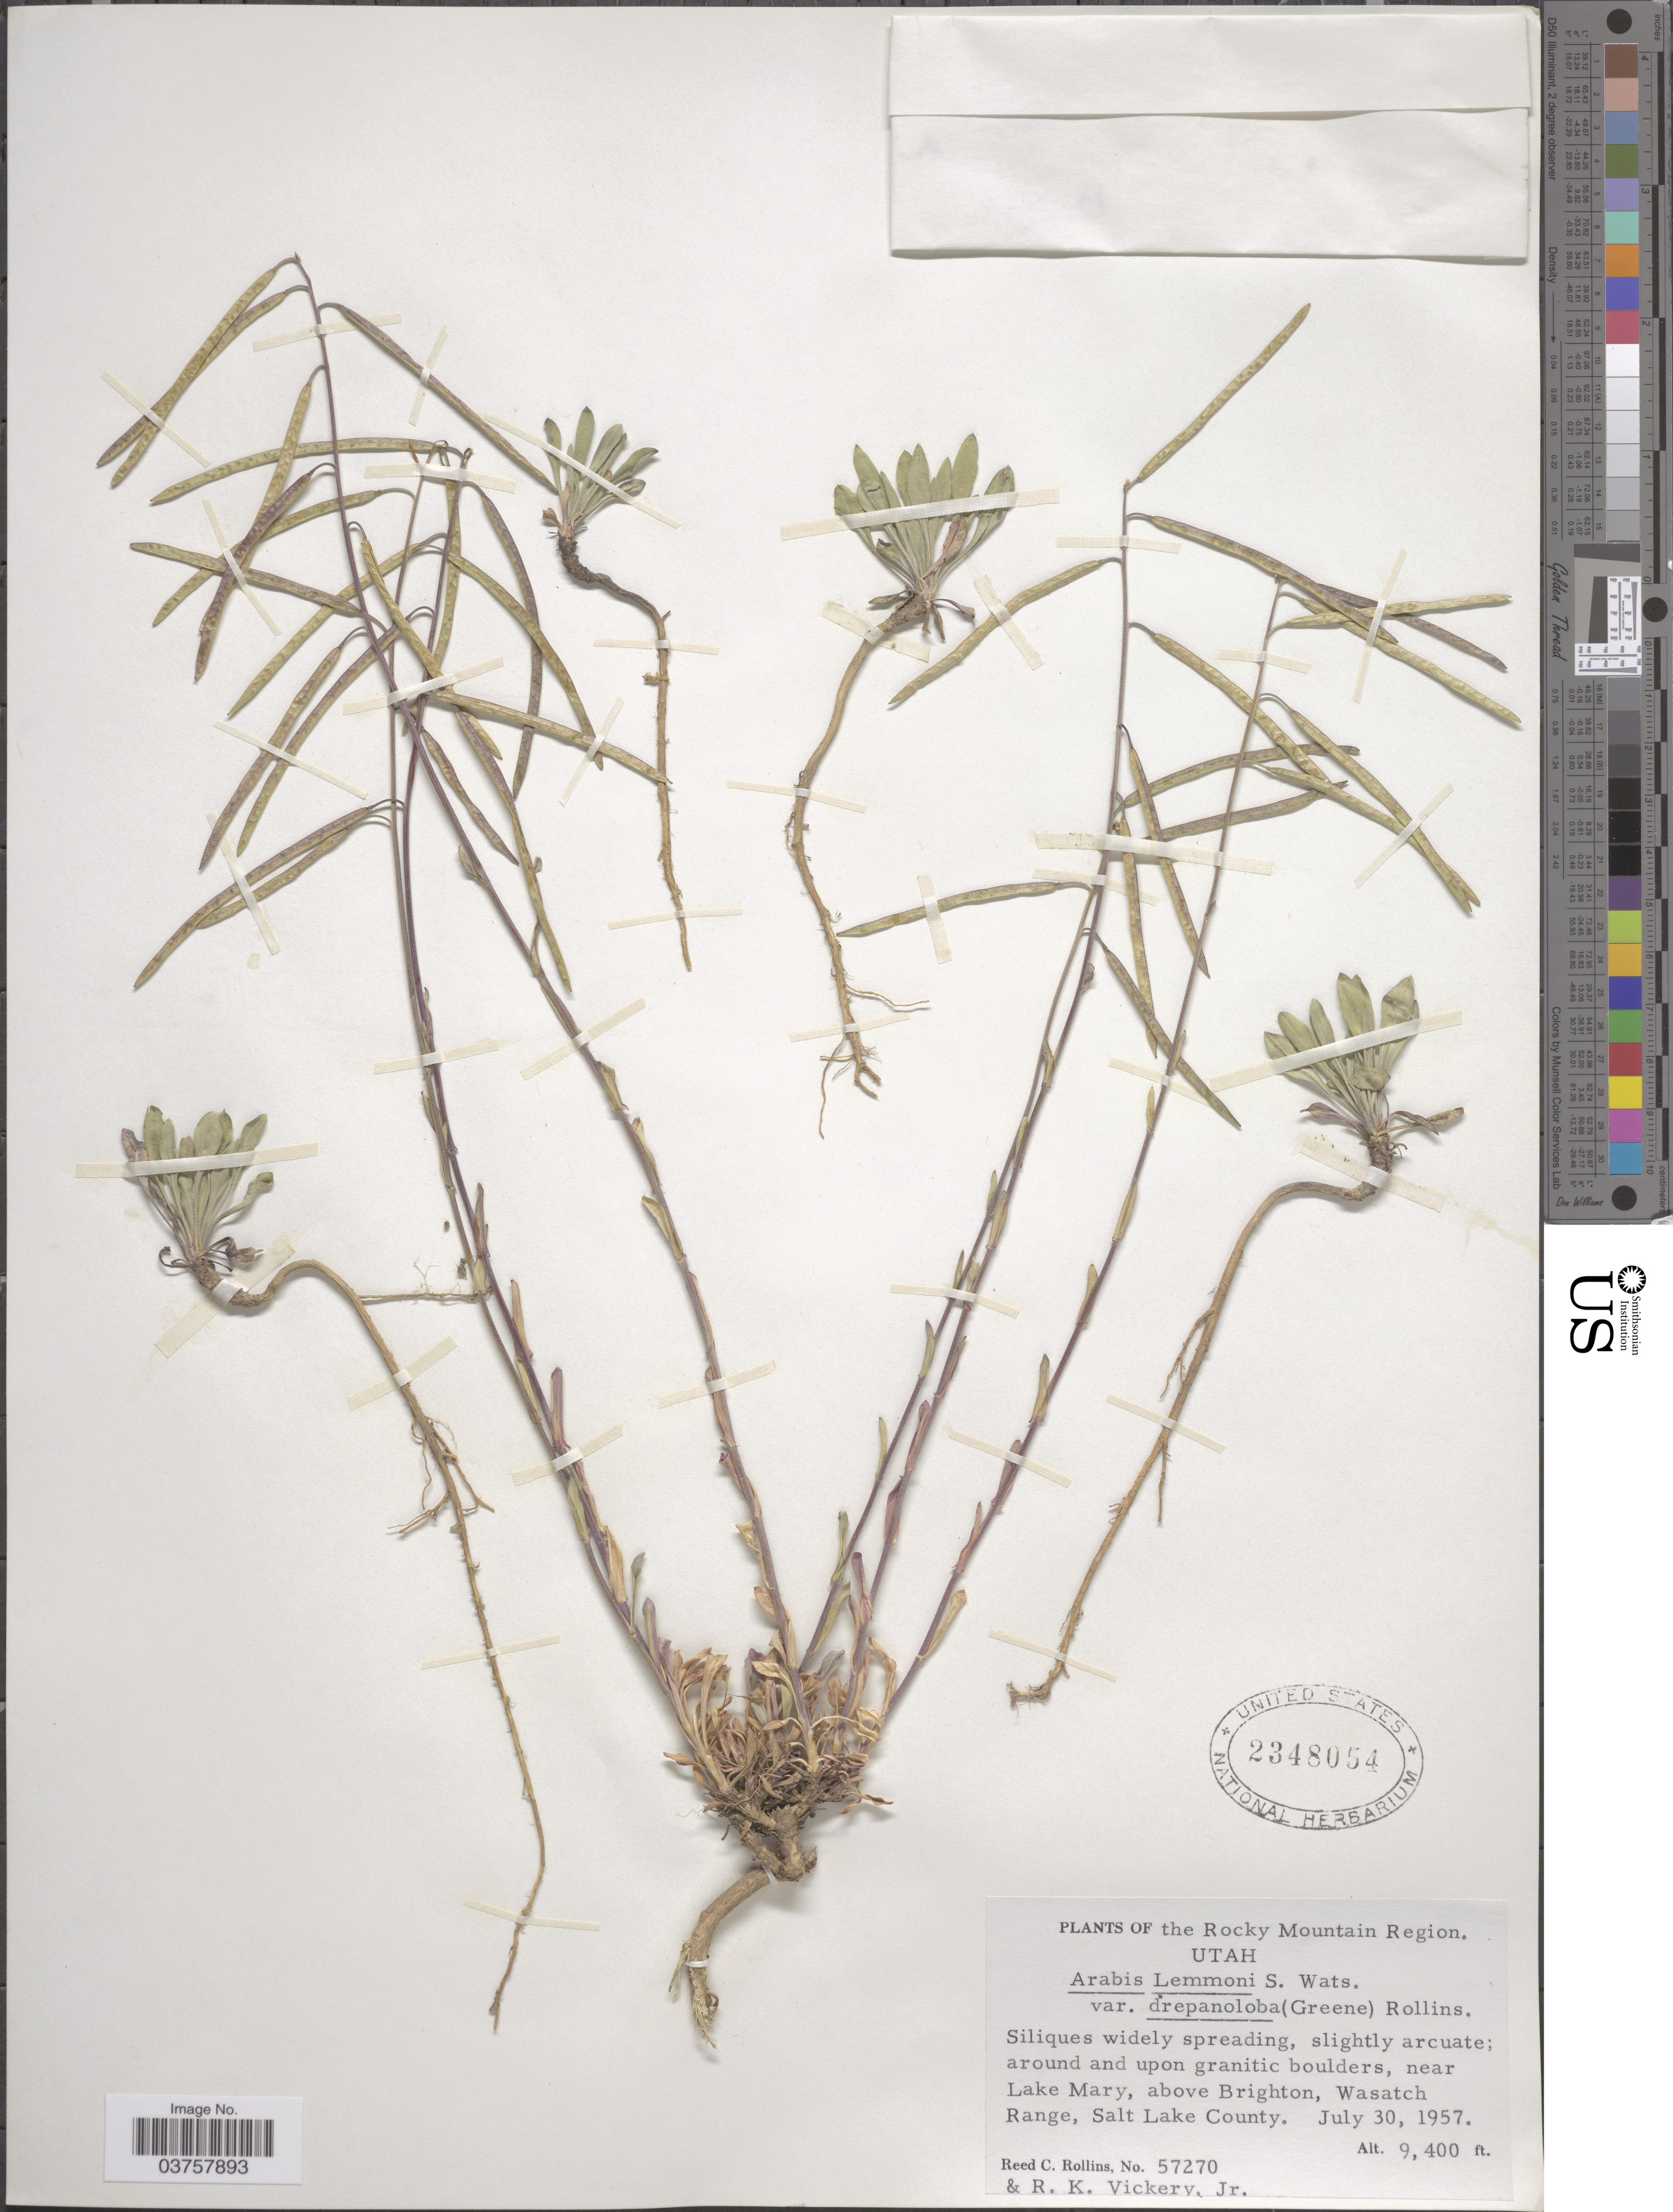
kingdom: Plantae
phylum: Tracheophyta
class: Magnoliopsida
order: Brassicales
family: Brassicaceae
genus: Arabis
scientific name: Arabis lemmonii var. depauperata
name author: (A. Nelson & P.B. Kenn.) Rollins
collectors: R. C. Rollins & R. Vickery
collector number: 57270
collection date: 1957-07-30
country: United States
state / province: Utah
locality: The Rocky Mountain Region. Near Lake Mary, above Brighton, Wasatch Range, Salt Lake County.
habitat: around and upon granitic boulders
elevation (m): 2865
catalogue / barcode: US 2348054